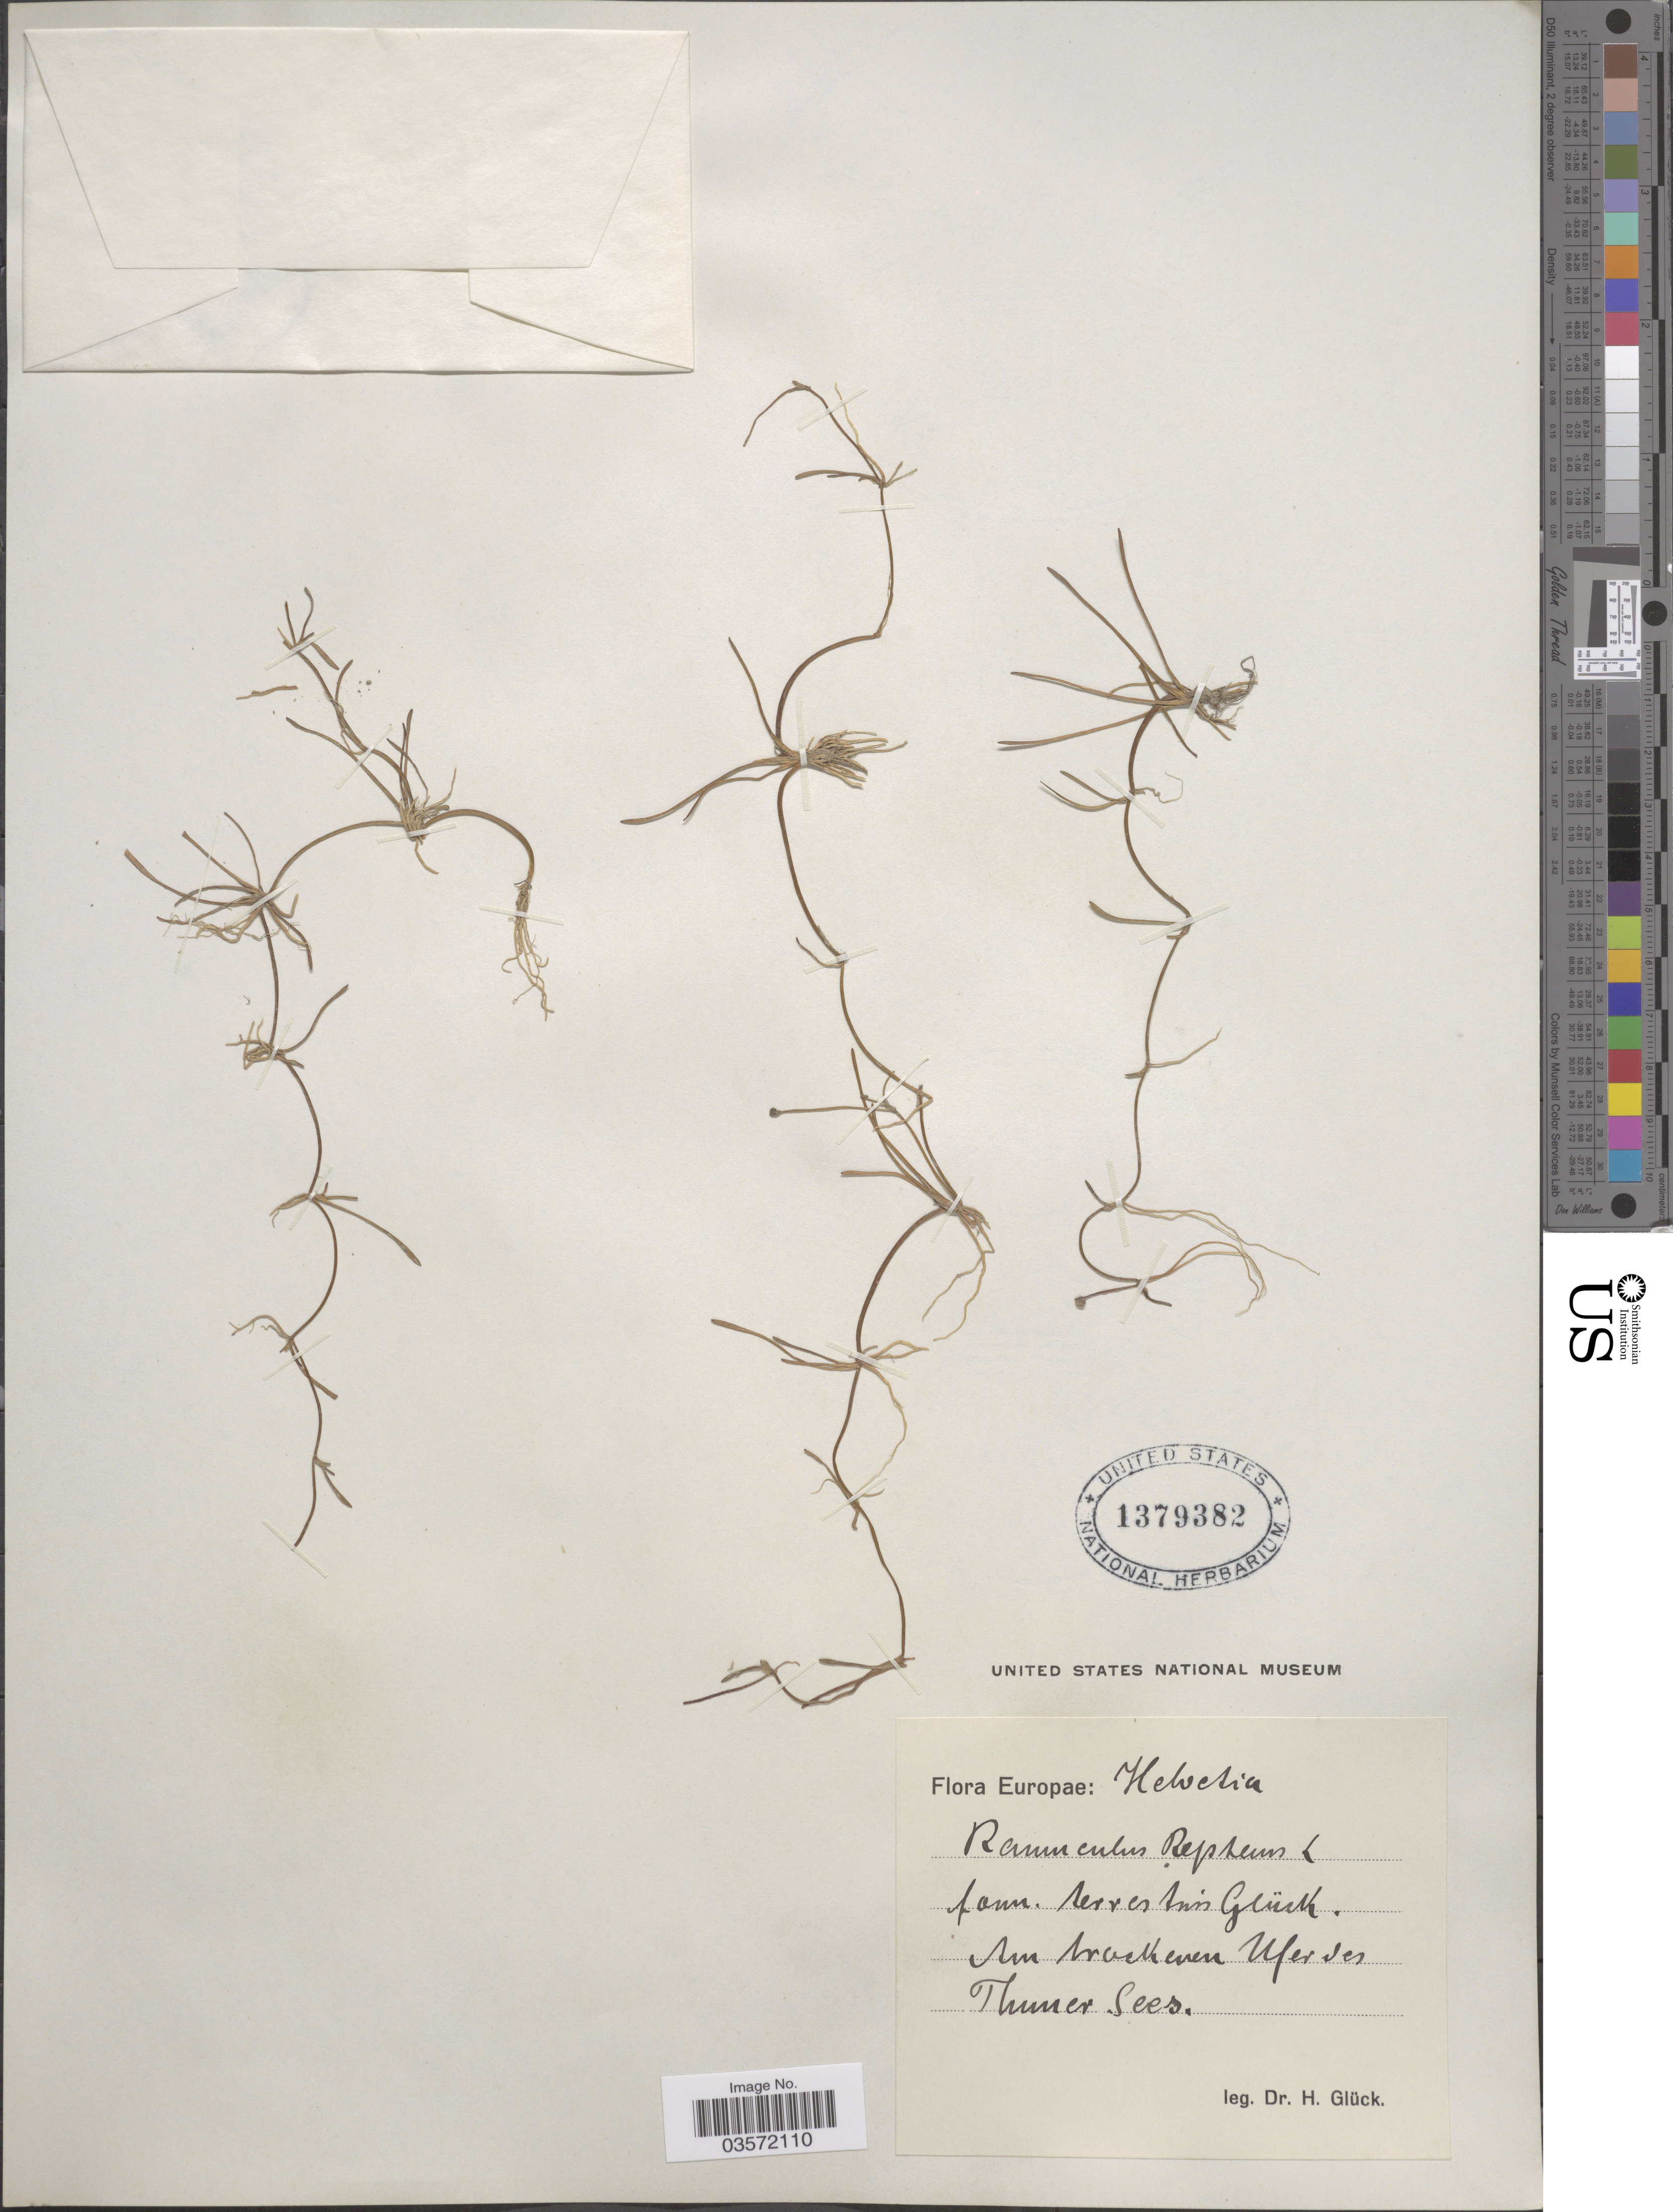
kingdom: Plantae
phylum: Tracheophyta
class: Magnoliopsida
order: Ranunculales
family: Ranunculaceae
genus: Ranunculus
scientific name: Ranunculus repens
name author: L.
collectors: H. Glück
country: Switzerland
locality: Europae: Helvetia. Am trackene Ufer des Thuner Sees.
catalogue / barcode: US 1379382